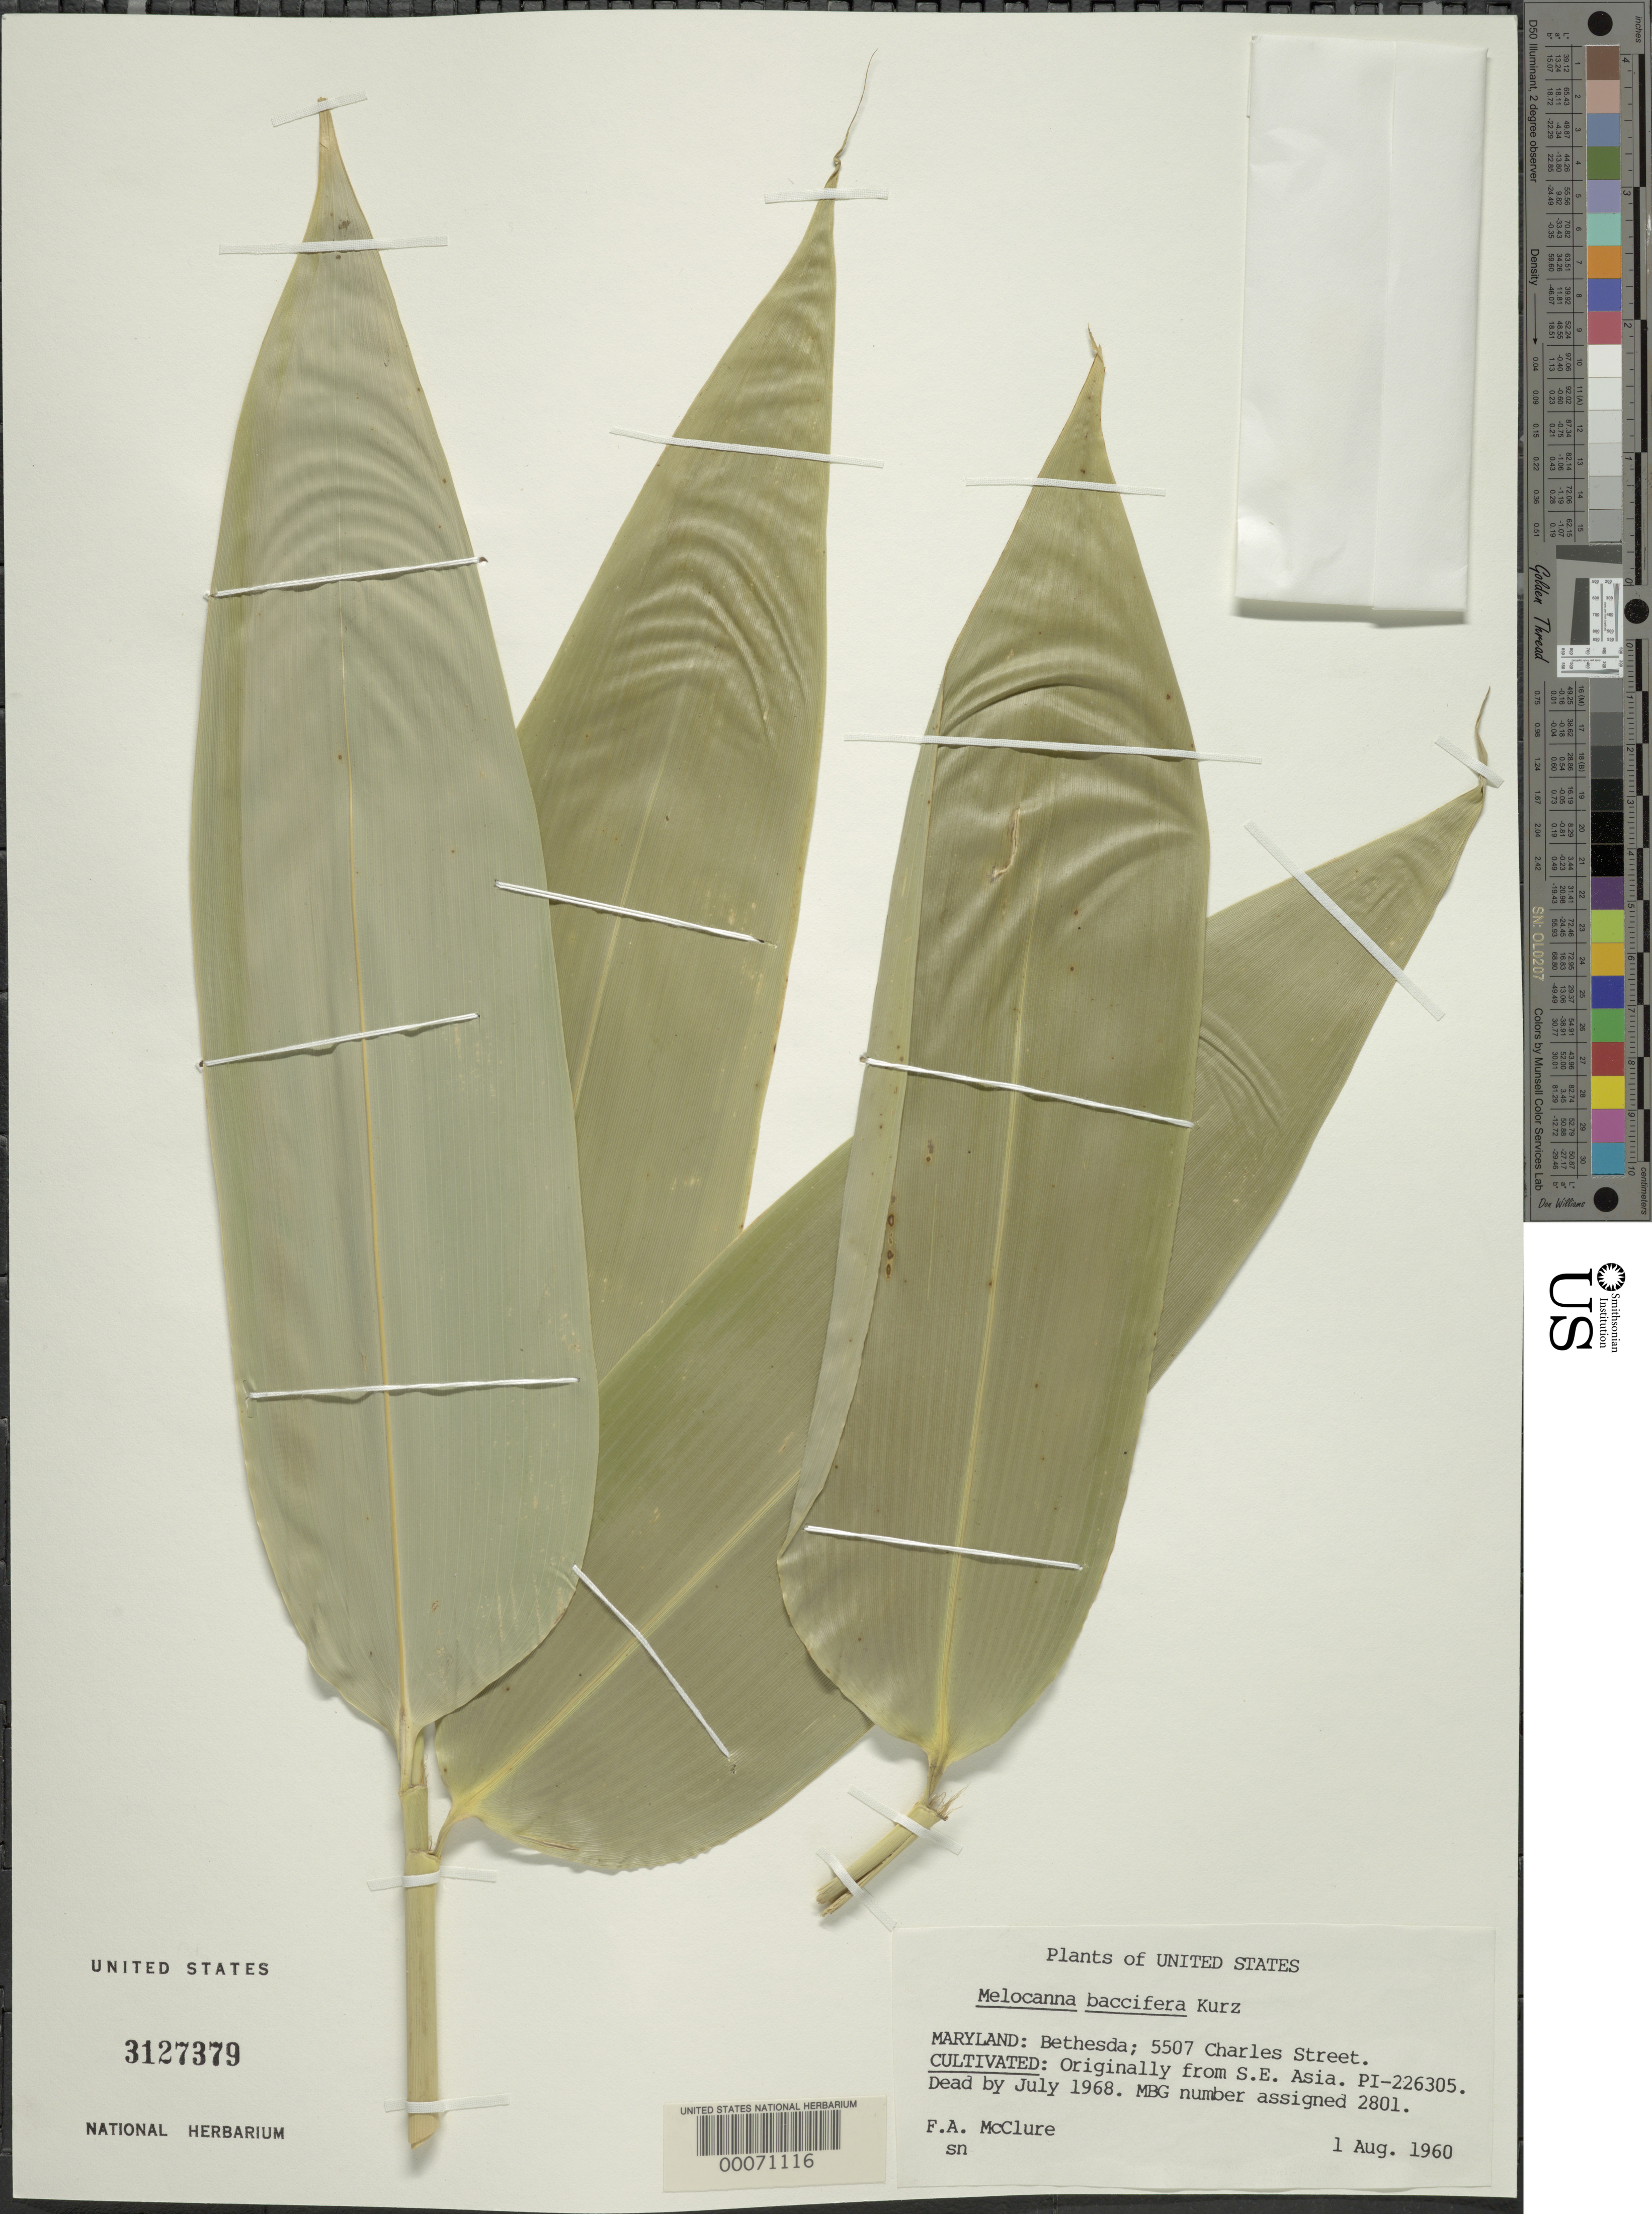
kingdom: Plantae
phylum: Tracheophyta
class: Liliopsida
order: Poales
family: Poaceae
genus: Melocanna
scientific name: Melocanna baccifera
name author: (Roxb.) Kurz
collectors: F. A. McClure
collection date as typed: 01 Aug 1960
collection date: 1960-08-01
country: United States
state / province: Maryland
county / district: Montgomery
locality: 5507 Charles Street, Bethesda (McClure's garden)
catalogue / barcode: US 3127379